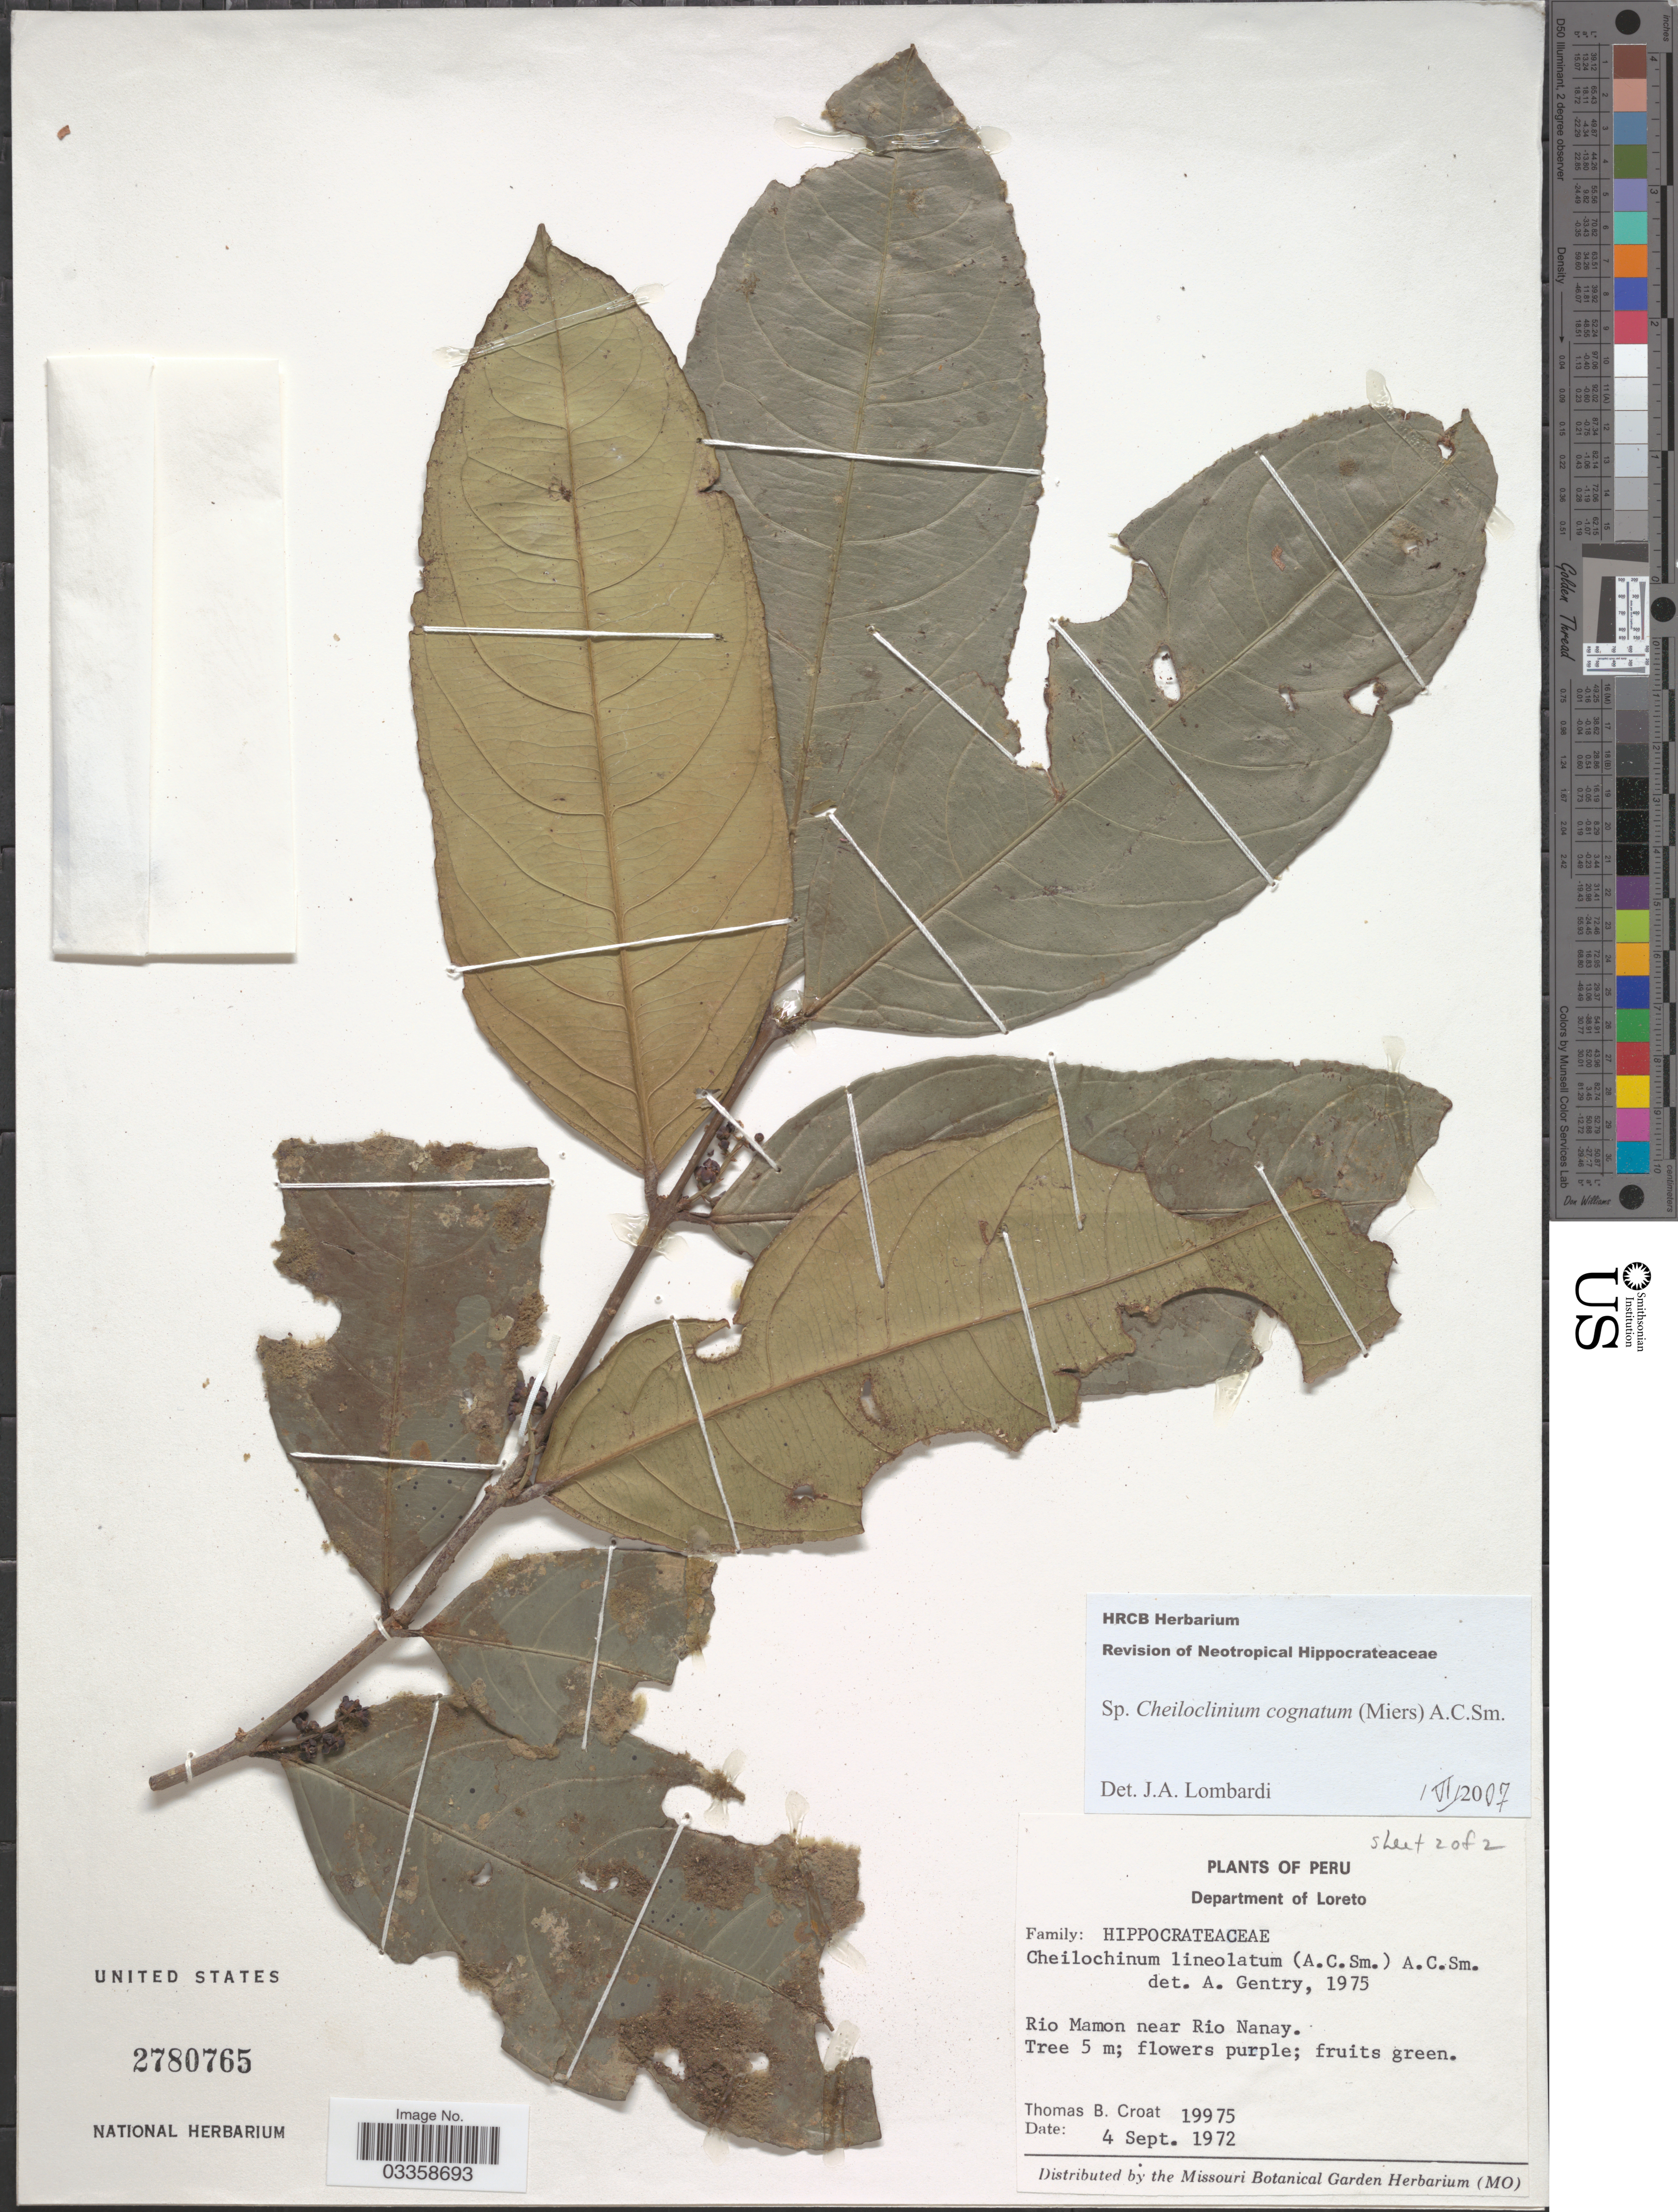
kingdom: Plantae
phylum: Tracheophyta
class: Magnoliopsida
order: Celastrales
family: Celastraceae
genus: Cheiloclinium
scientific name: Cheiloclinium cognatum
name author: (Miers) A.C. Sm.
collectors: T. B. Croat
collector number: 19975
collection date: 1972-09-04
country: Peru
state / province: Loreto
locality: Department of Loreto, Rio Mamon near Rio Nanay.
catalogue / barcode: US 2780765